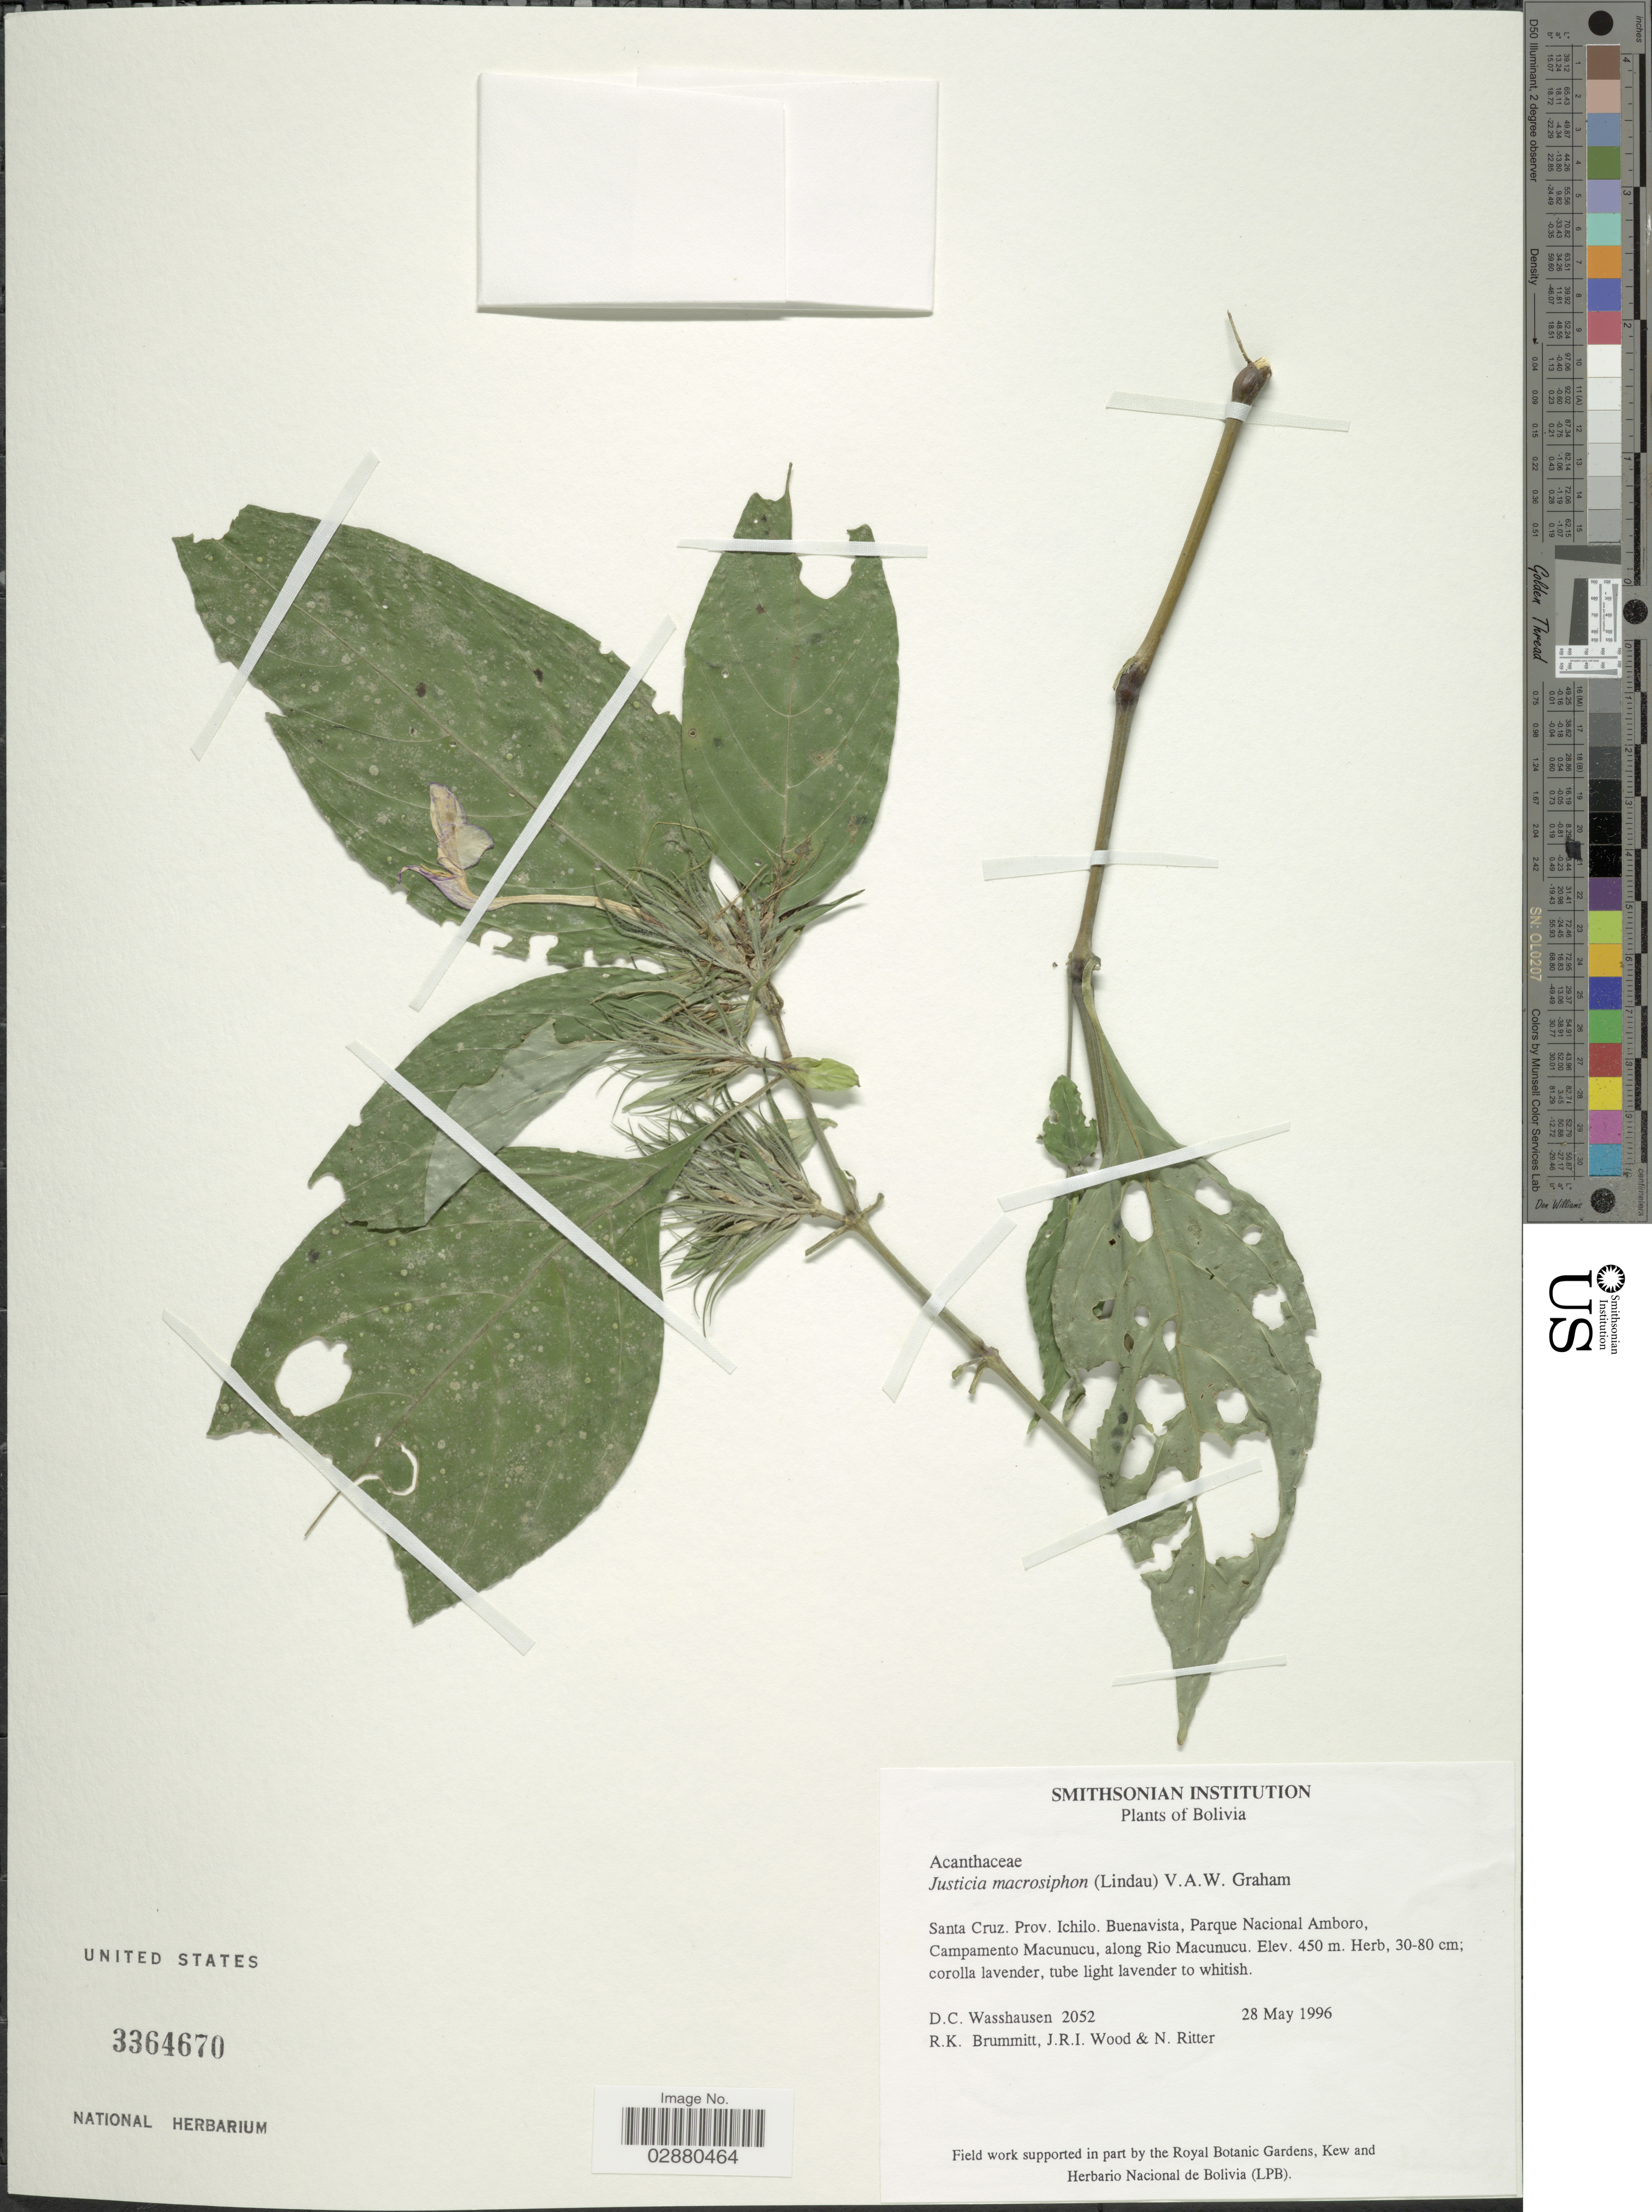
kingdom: Plantae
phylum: Tracheophyta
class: Magnoliopsida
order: Lamiales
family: Acanthaceae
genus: Justicia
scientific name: Justicia riedeliana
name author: (Nees) V.A.W. Graham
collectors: D. C. Wasshausen, R. K. Brummitt, J. R. I. Wood & N. Ritter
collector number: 2052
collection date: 1996-05-28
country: Bolivia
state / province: Santa Cruz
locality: Prov. Ichilo. Buenavista, Parque Nacional Amboro, Campamento Macunucu, along Rio Macunucu.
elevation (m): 450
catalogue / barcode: US 3364670